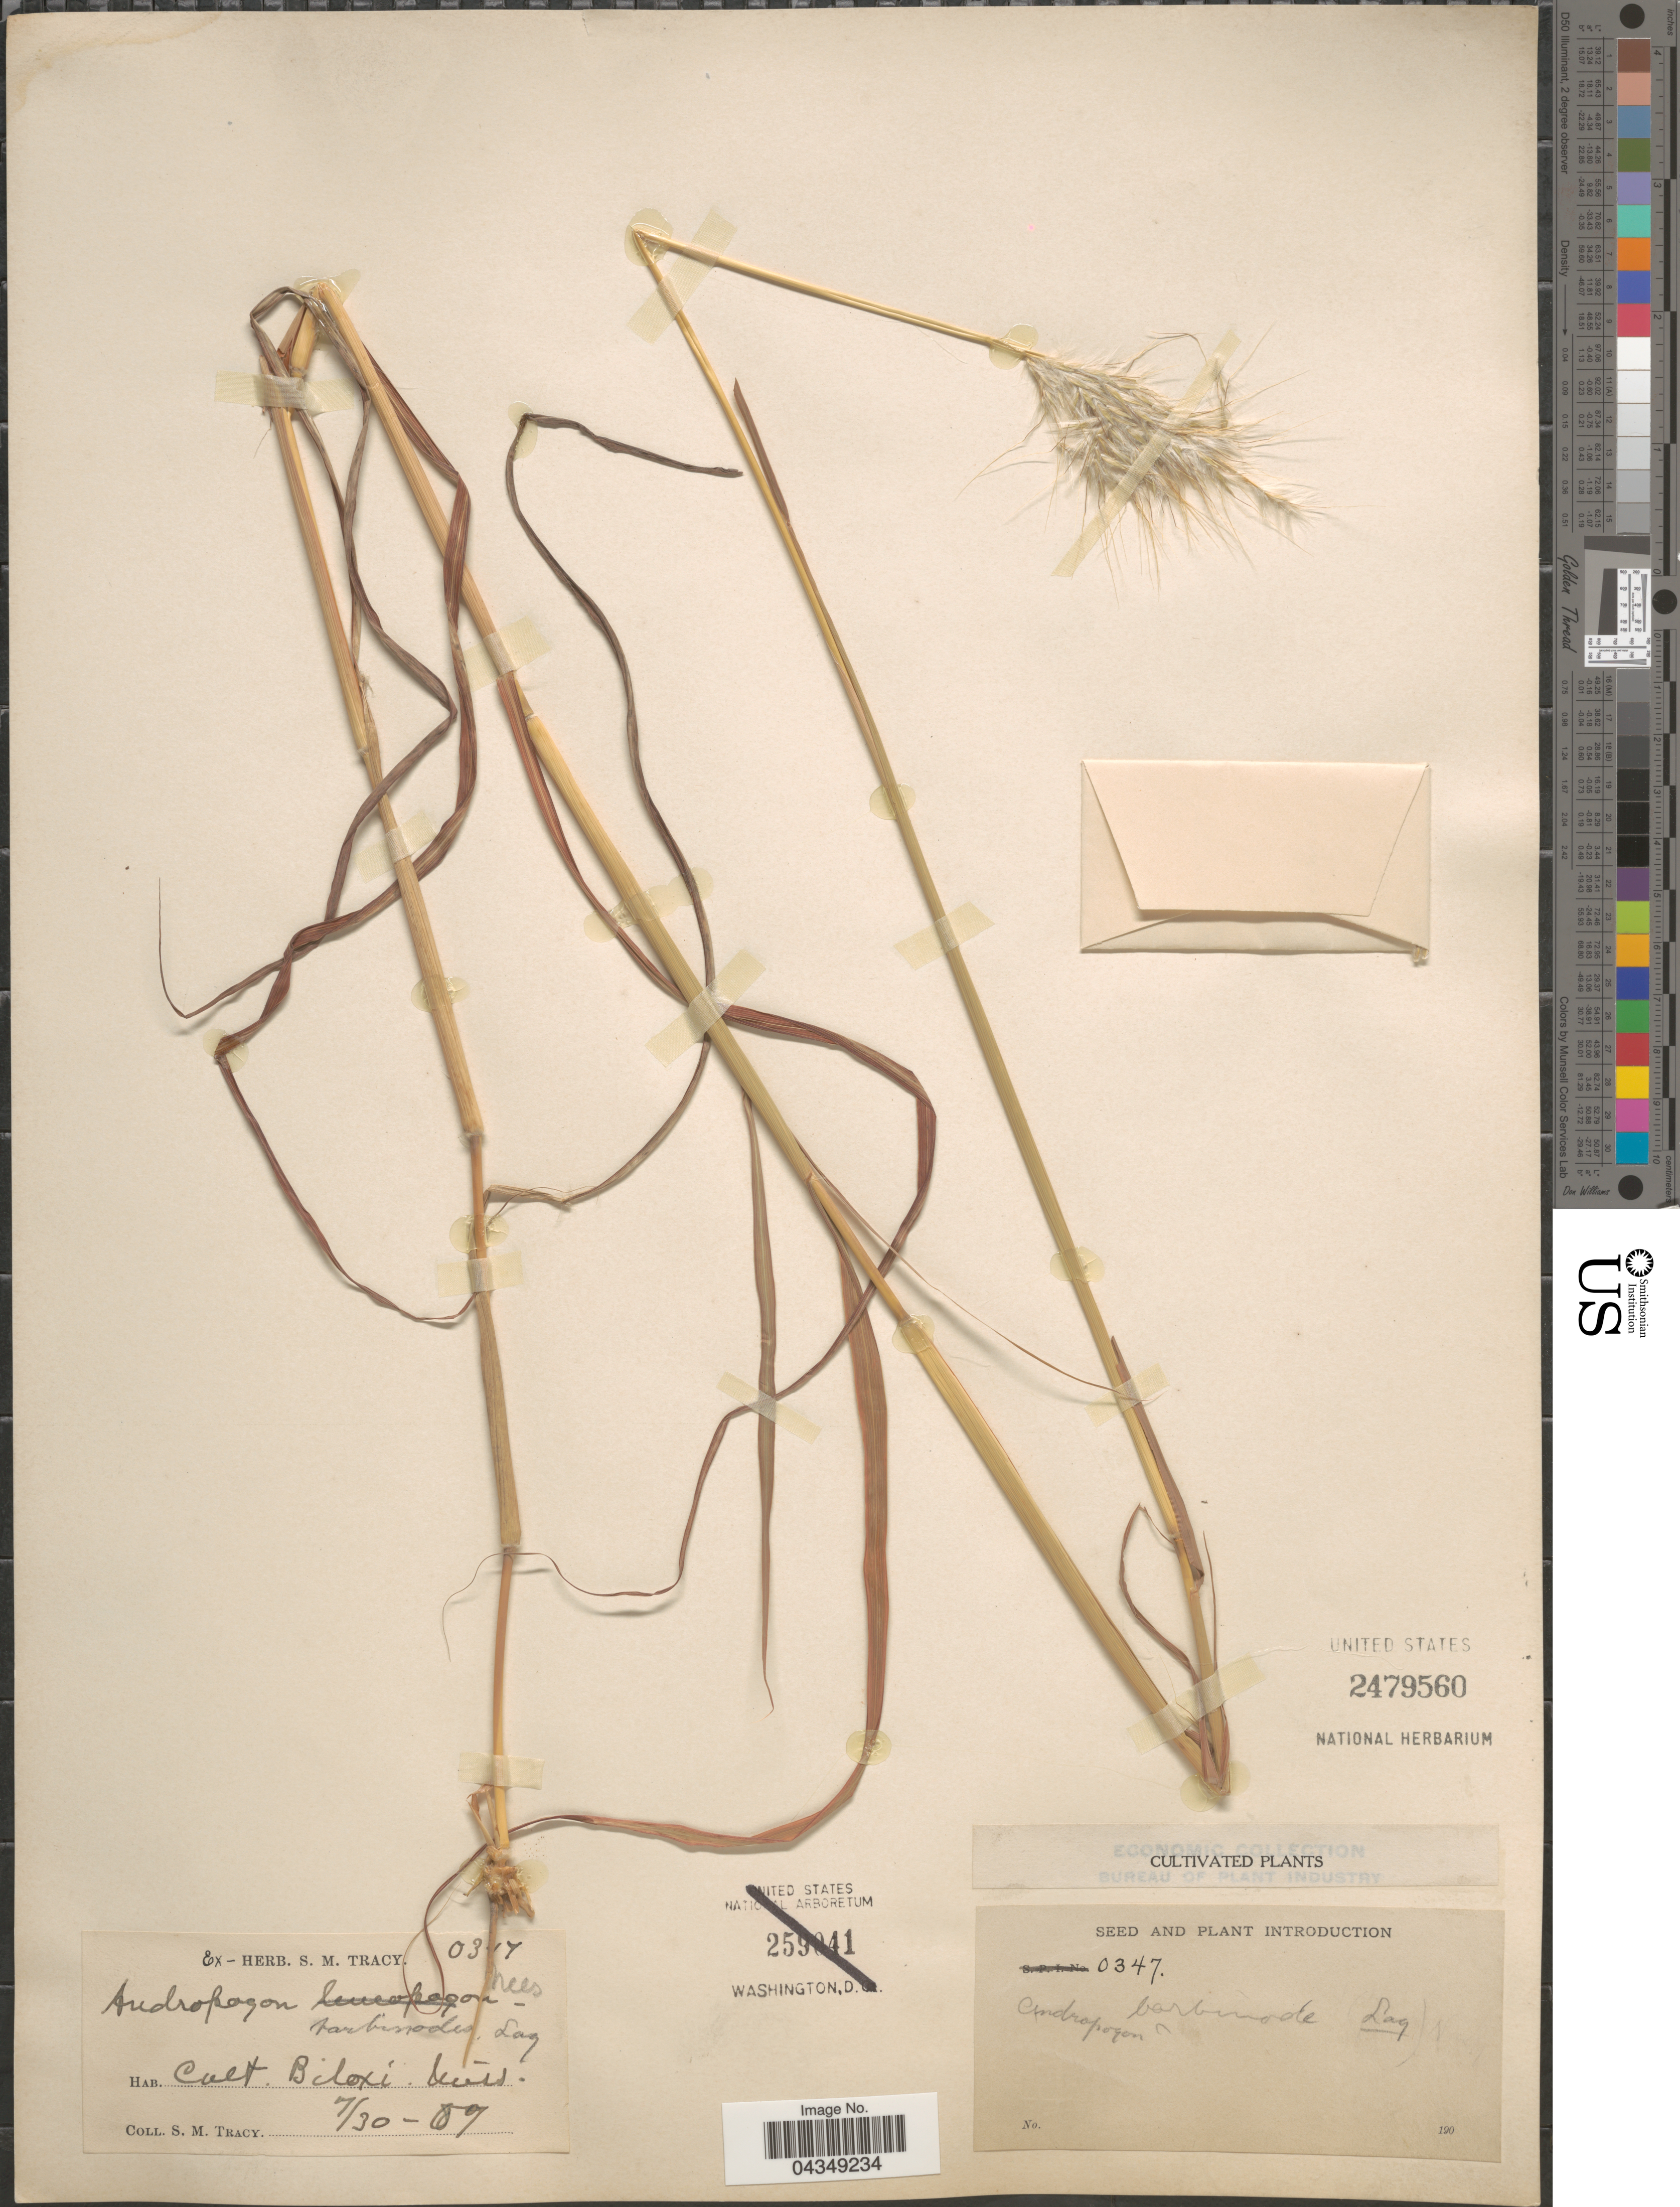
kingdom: Plantae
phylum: Tracheophyta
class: Liliopsida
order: Poales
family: Poaceae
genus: Bothriochloa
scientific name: Bothriochloa barbinodis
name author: (Lag.) Herter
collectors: S. M. Tracy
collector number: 03!7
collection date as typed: Transcribed d/m/y: 30/7/9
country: United States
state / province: Mississippi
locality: Cult. Biloxi.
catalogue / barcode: US 2479560